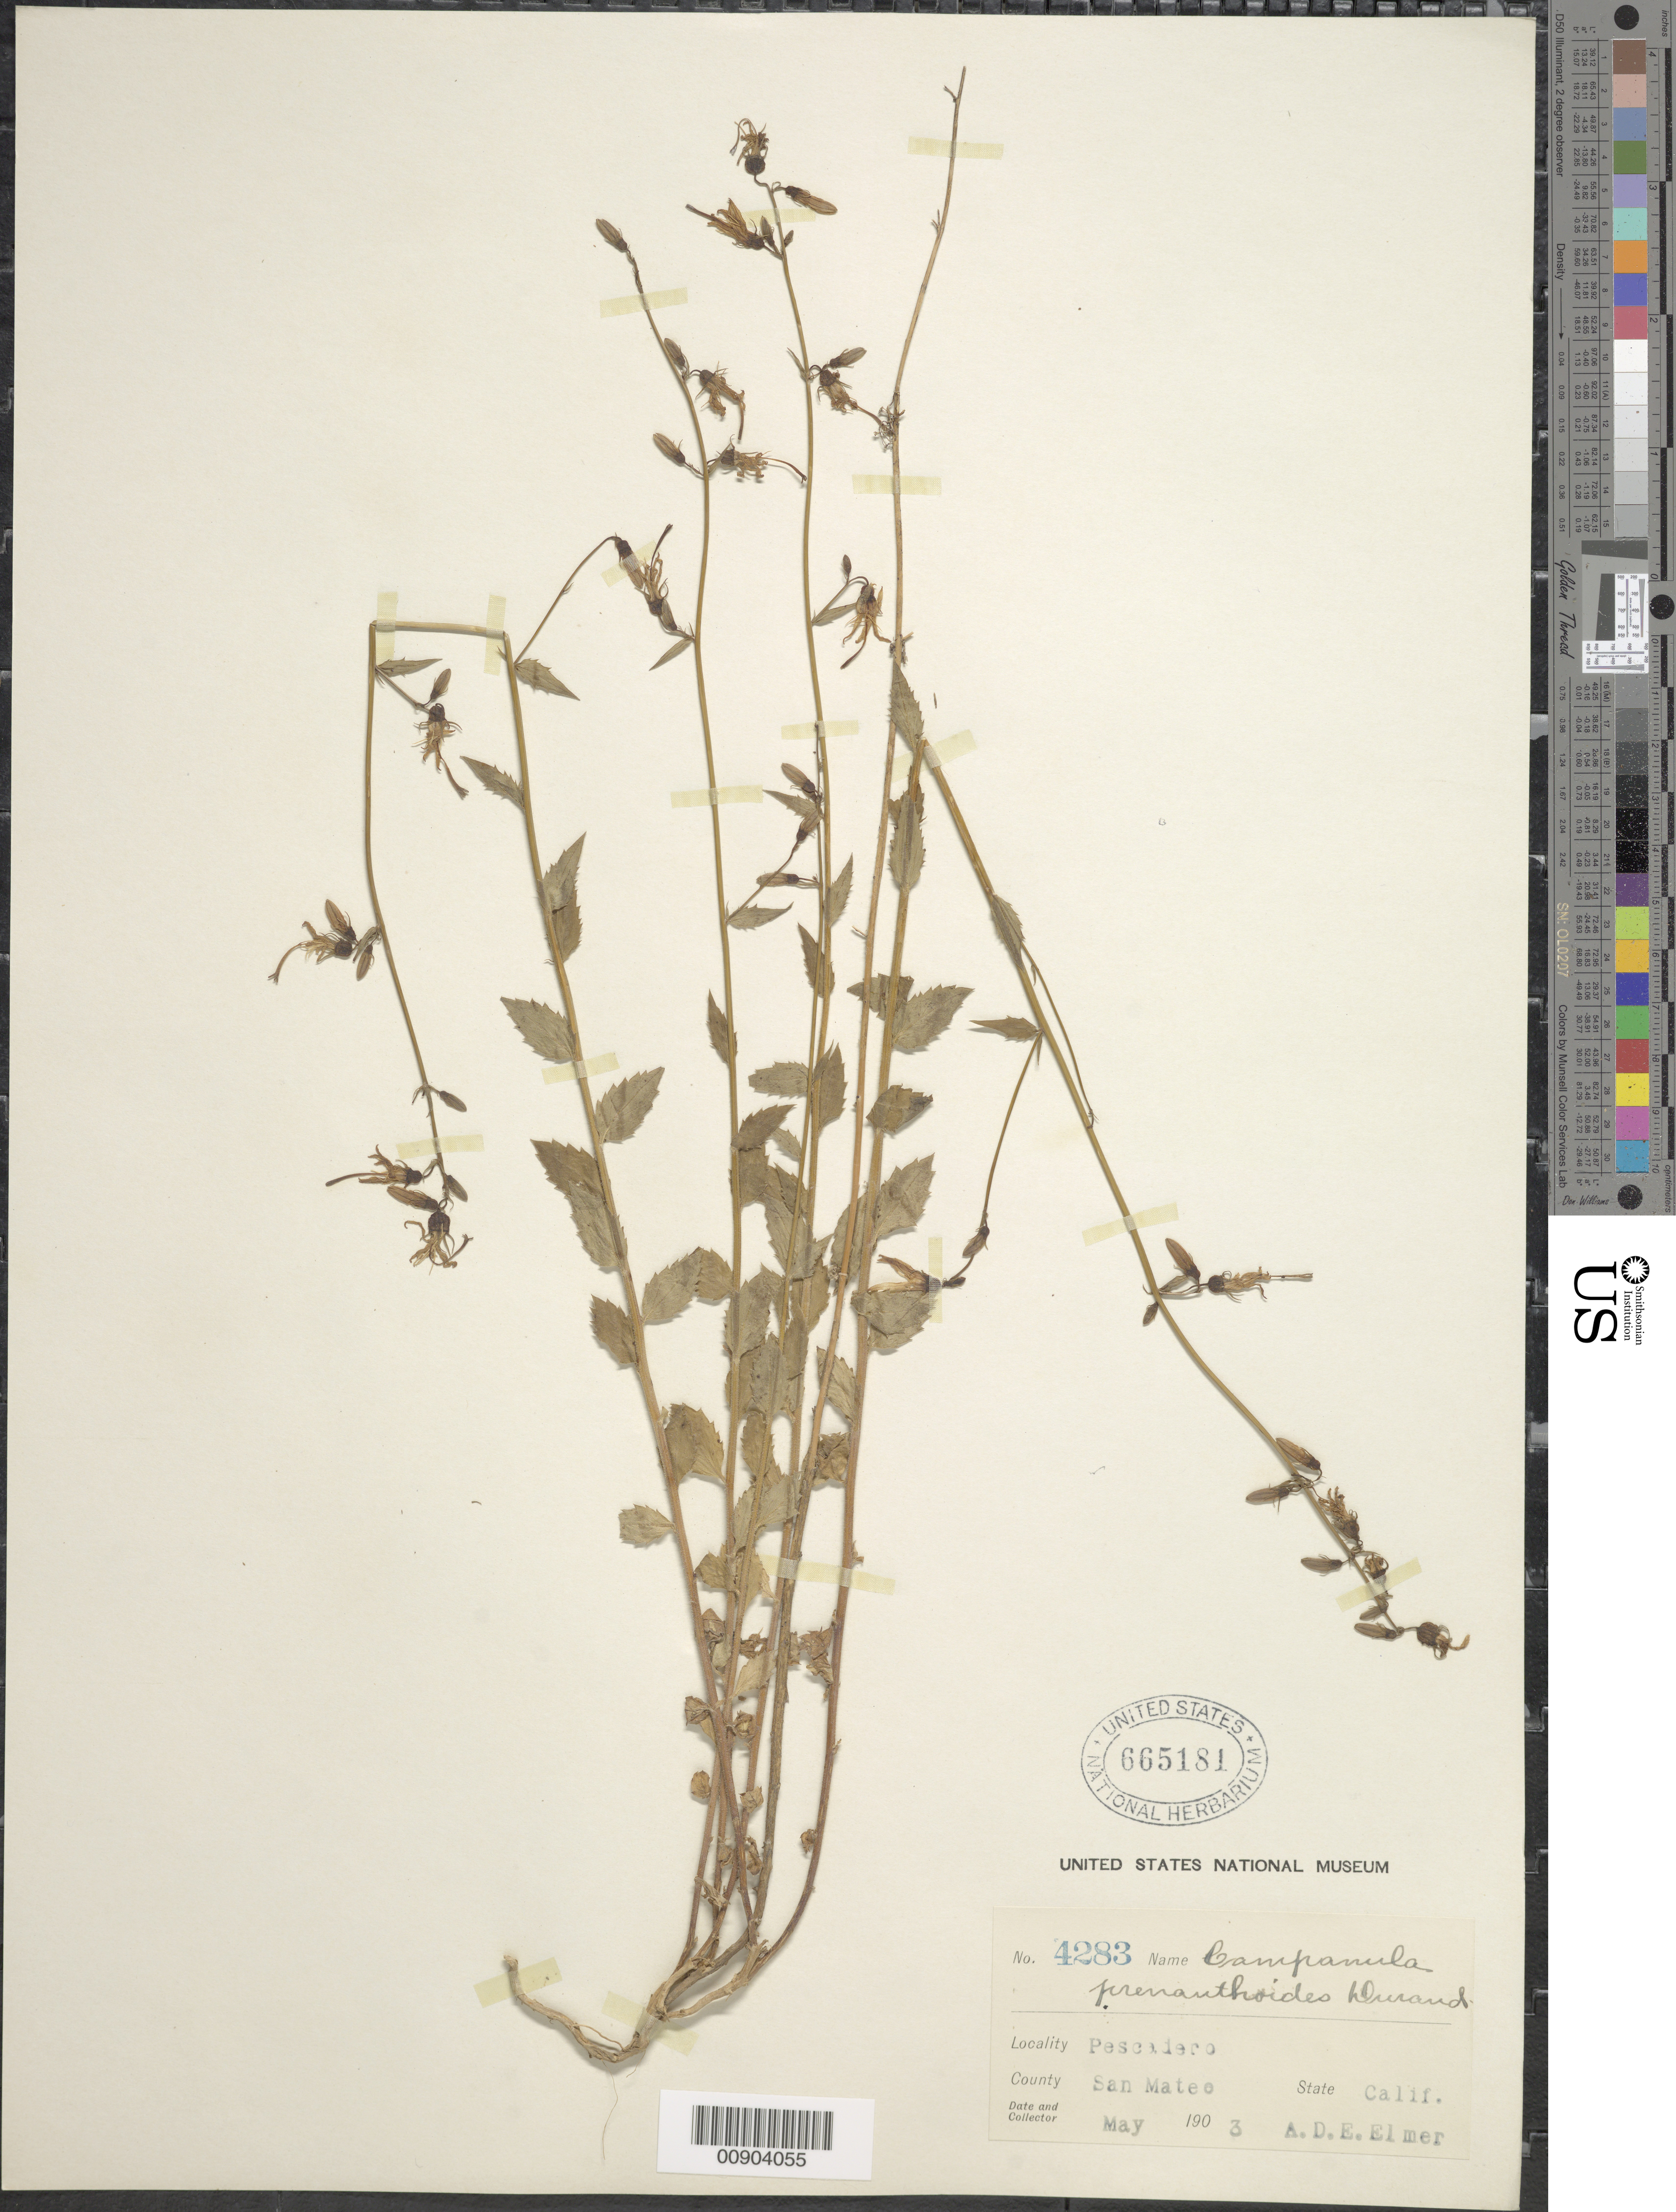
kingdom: Plantae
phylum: Tracheophyta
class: Magnoliopsida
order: Asterales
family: Campanulaceae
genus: Campanula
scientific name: Campanula prenanthoides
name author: Durand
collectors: A. D. E. Elmer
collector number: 4283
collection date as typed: May 1903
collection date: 1903-05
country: United States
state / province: California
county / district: San Mateo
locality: Pescadero.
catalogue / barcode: US 665181